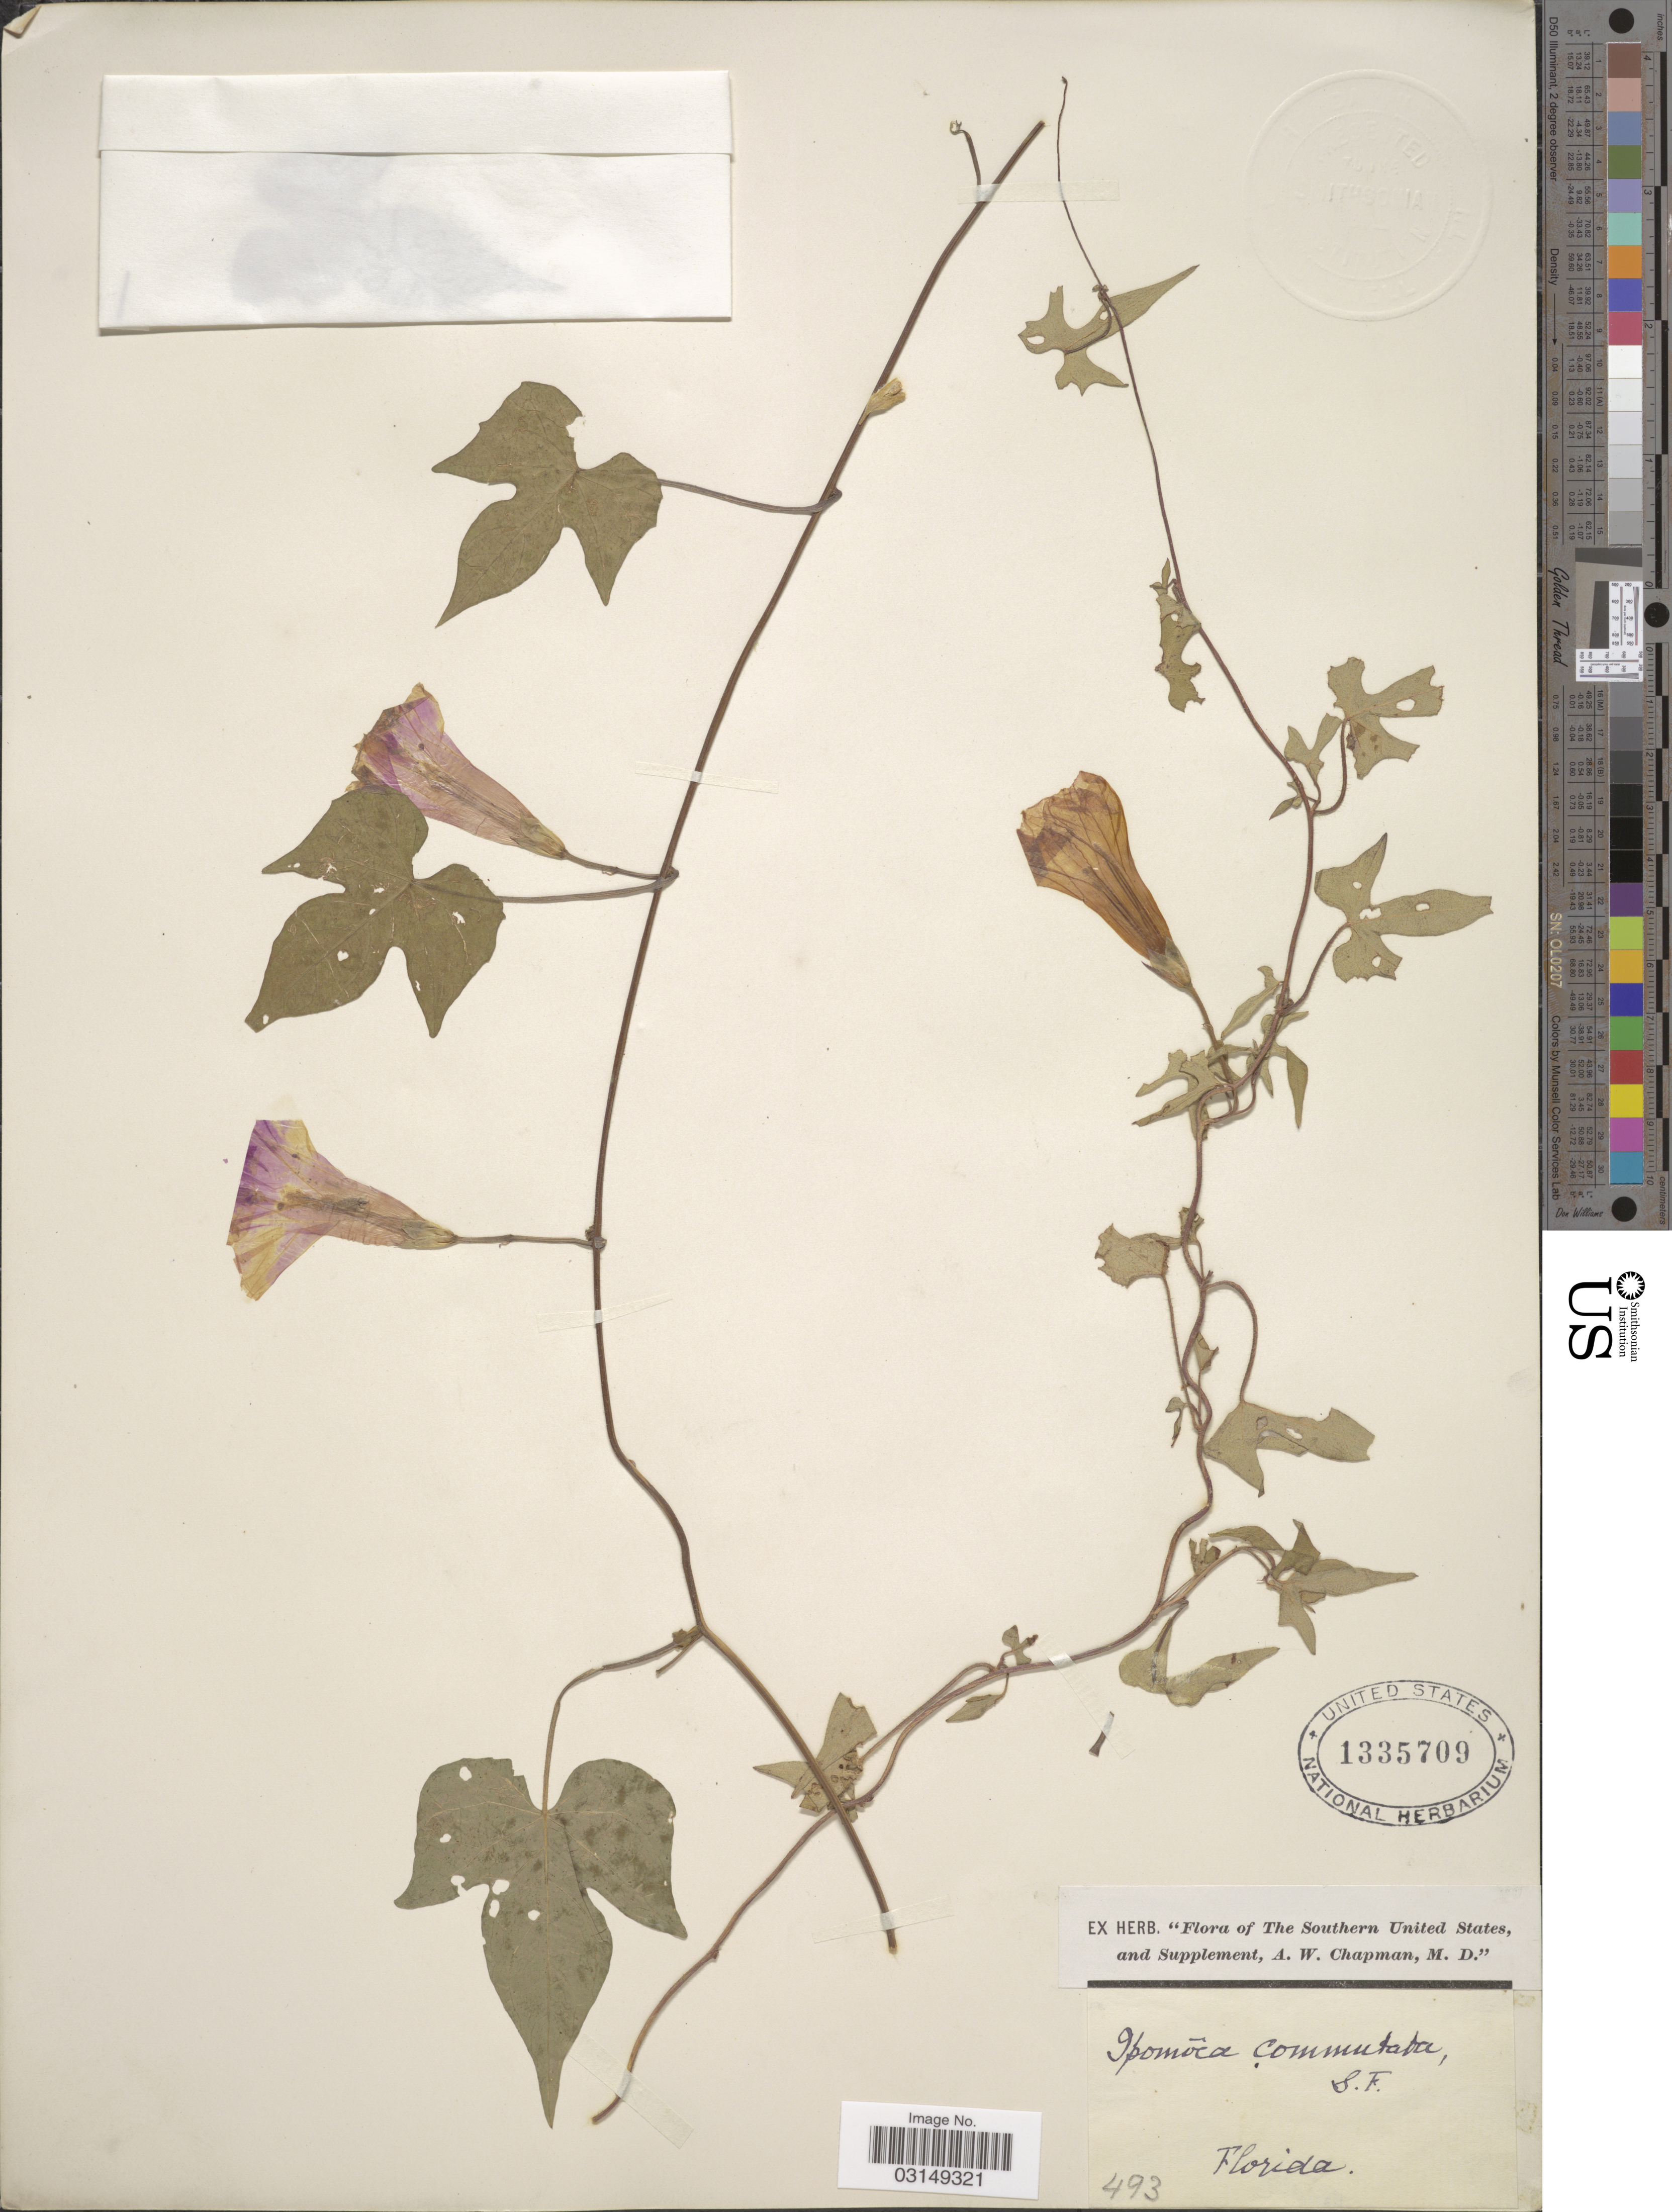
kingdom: Plantae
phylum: Tracheophyta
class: Magnoliopsida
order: Solanales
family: Convolvulaceae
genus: Ipomoea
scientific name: Ipomoea trichocarpa var. trichocarpa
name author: Elliott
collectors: A. W. Chapman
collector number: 493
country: United States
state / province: Florida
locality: The Southern United States.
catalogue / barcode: US 1335709